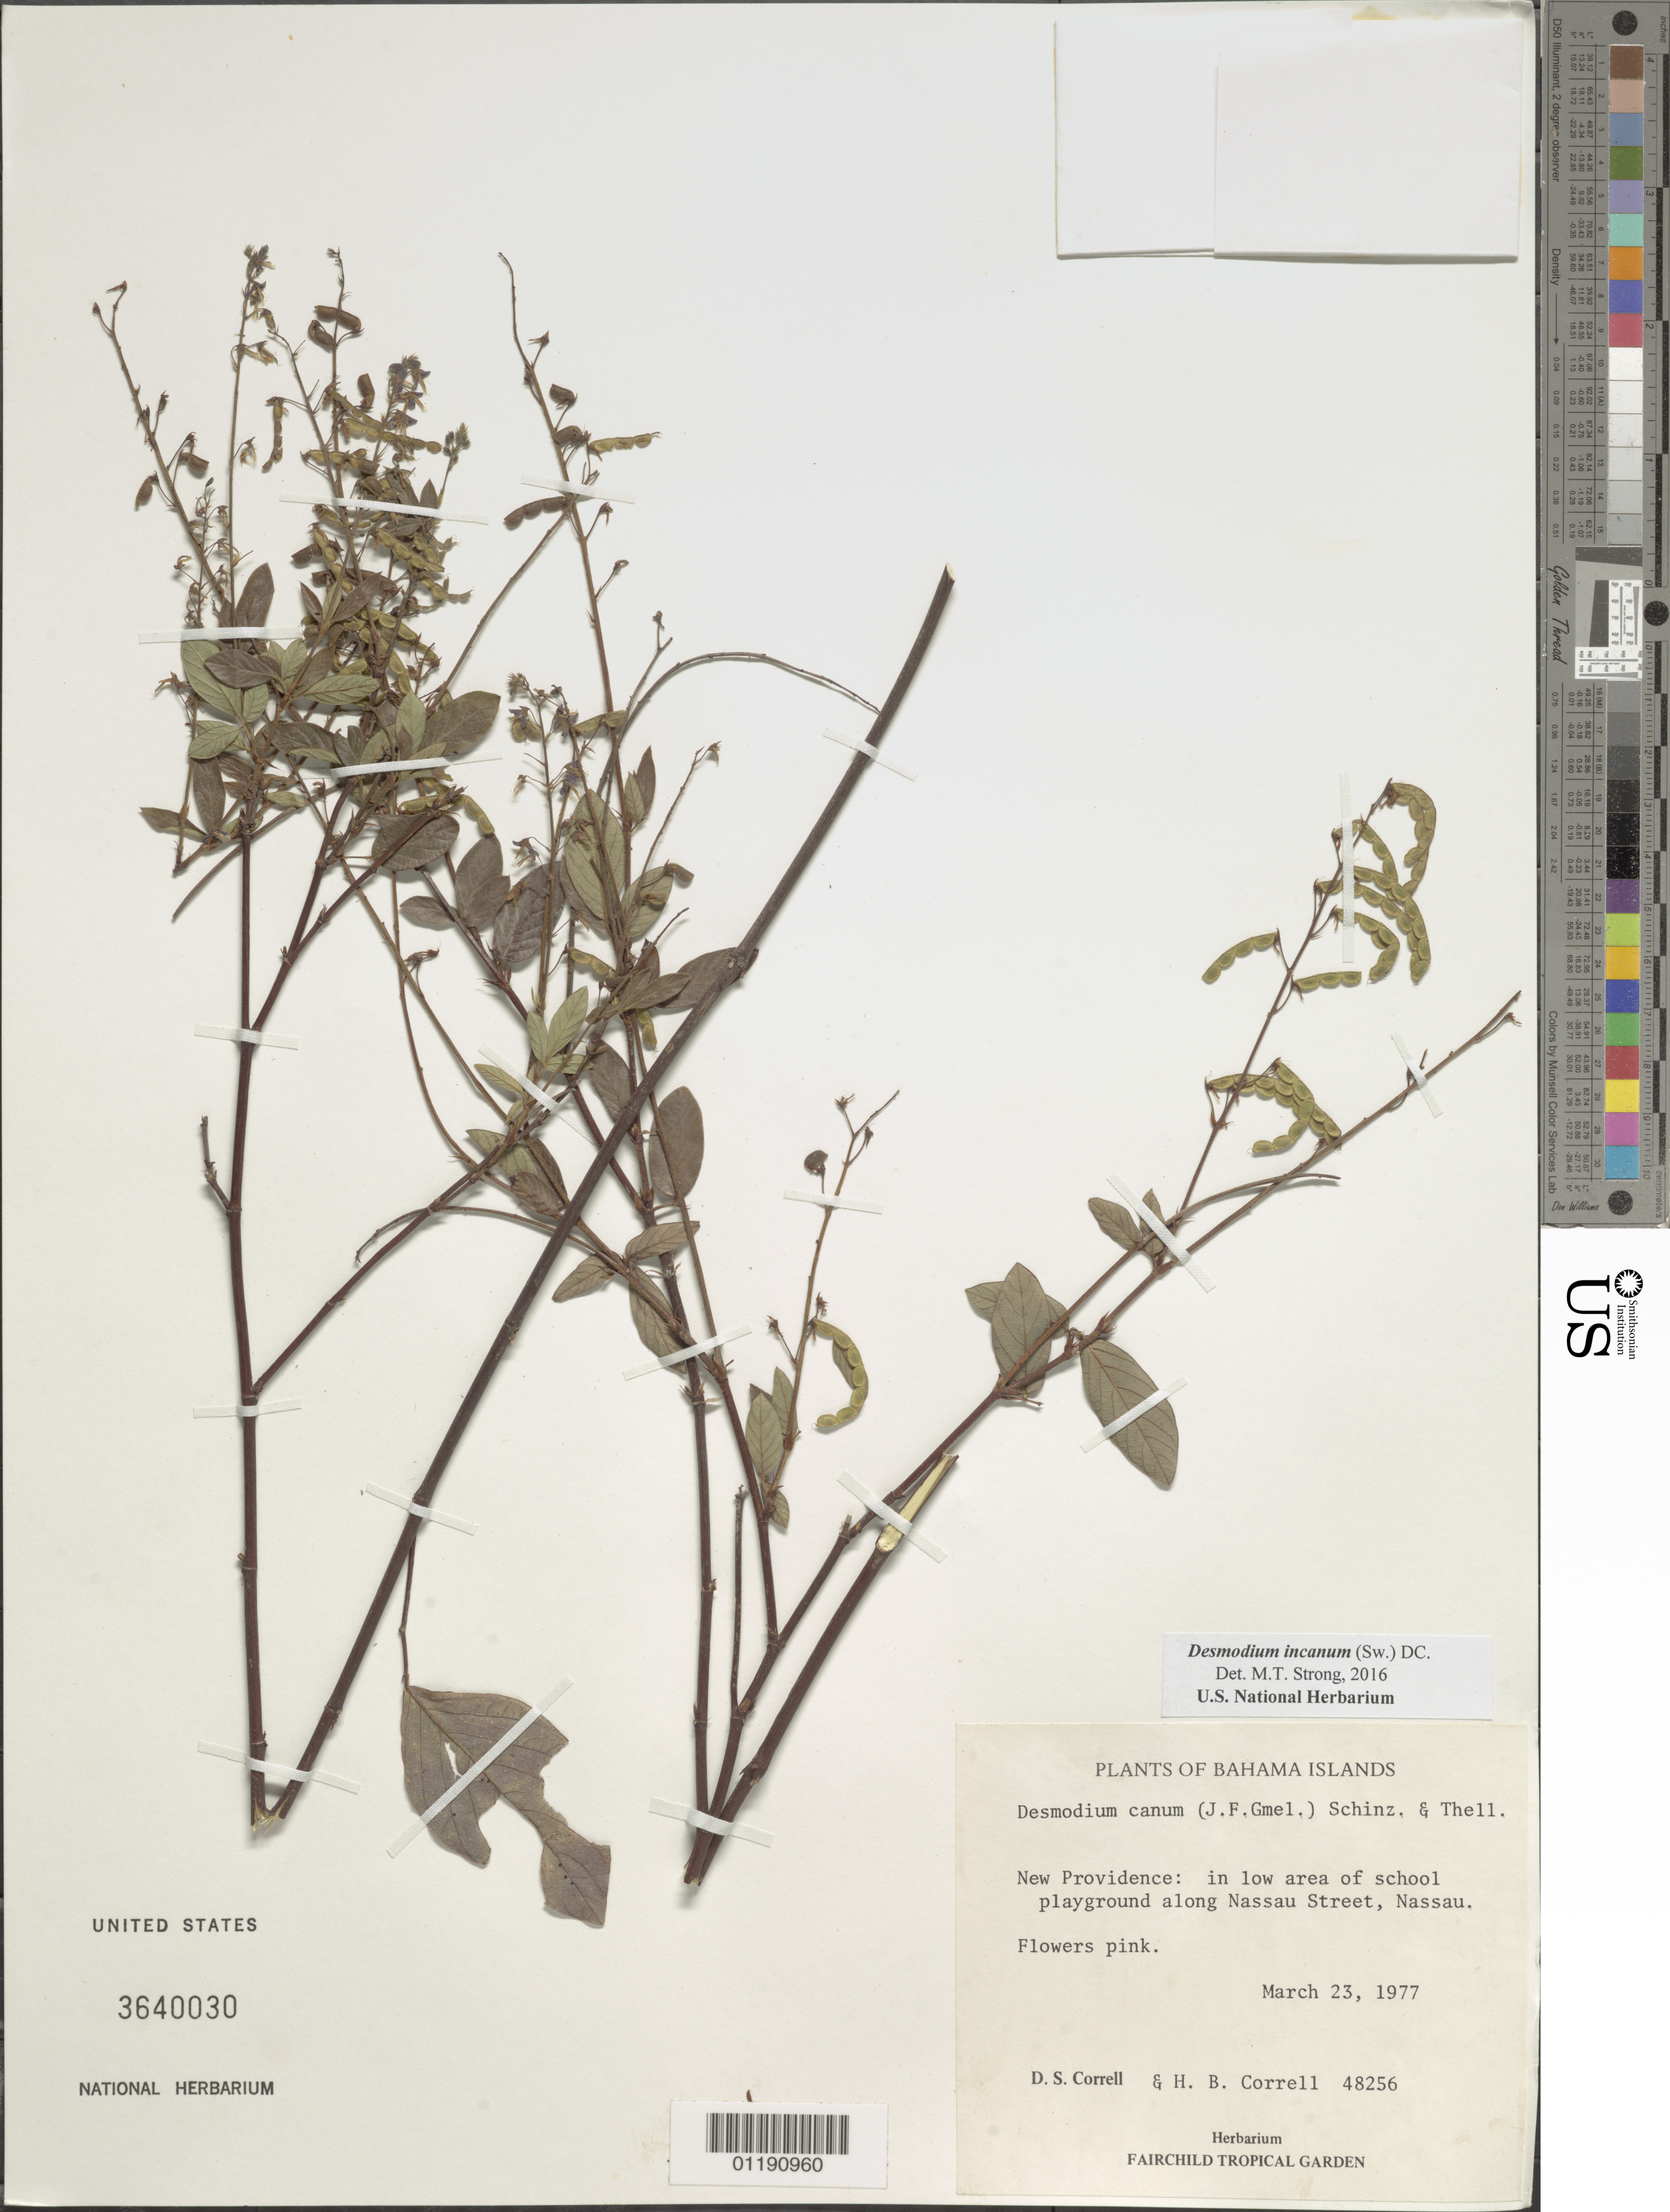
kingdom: Plantae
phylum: Tracheophyta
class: Magnoliopsida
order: Fabales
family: Fabaceae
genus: Desmodium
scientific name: Desmodium incanum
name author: (Sw.) DC.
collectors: D. S. Correll & H. Correll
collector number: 48256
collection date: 1977-03-23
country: Bahamas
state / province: New Providence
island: New Providence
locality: New Providence: in low area of school playground along Nassau Street, Nassau.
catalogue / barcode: US 3640030